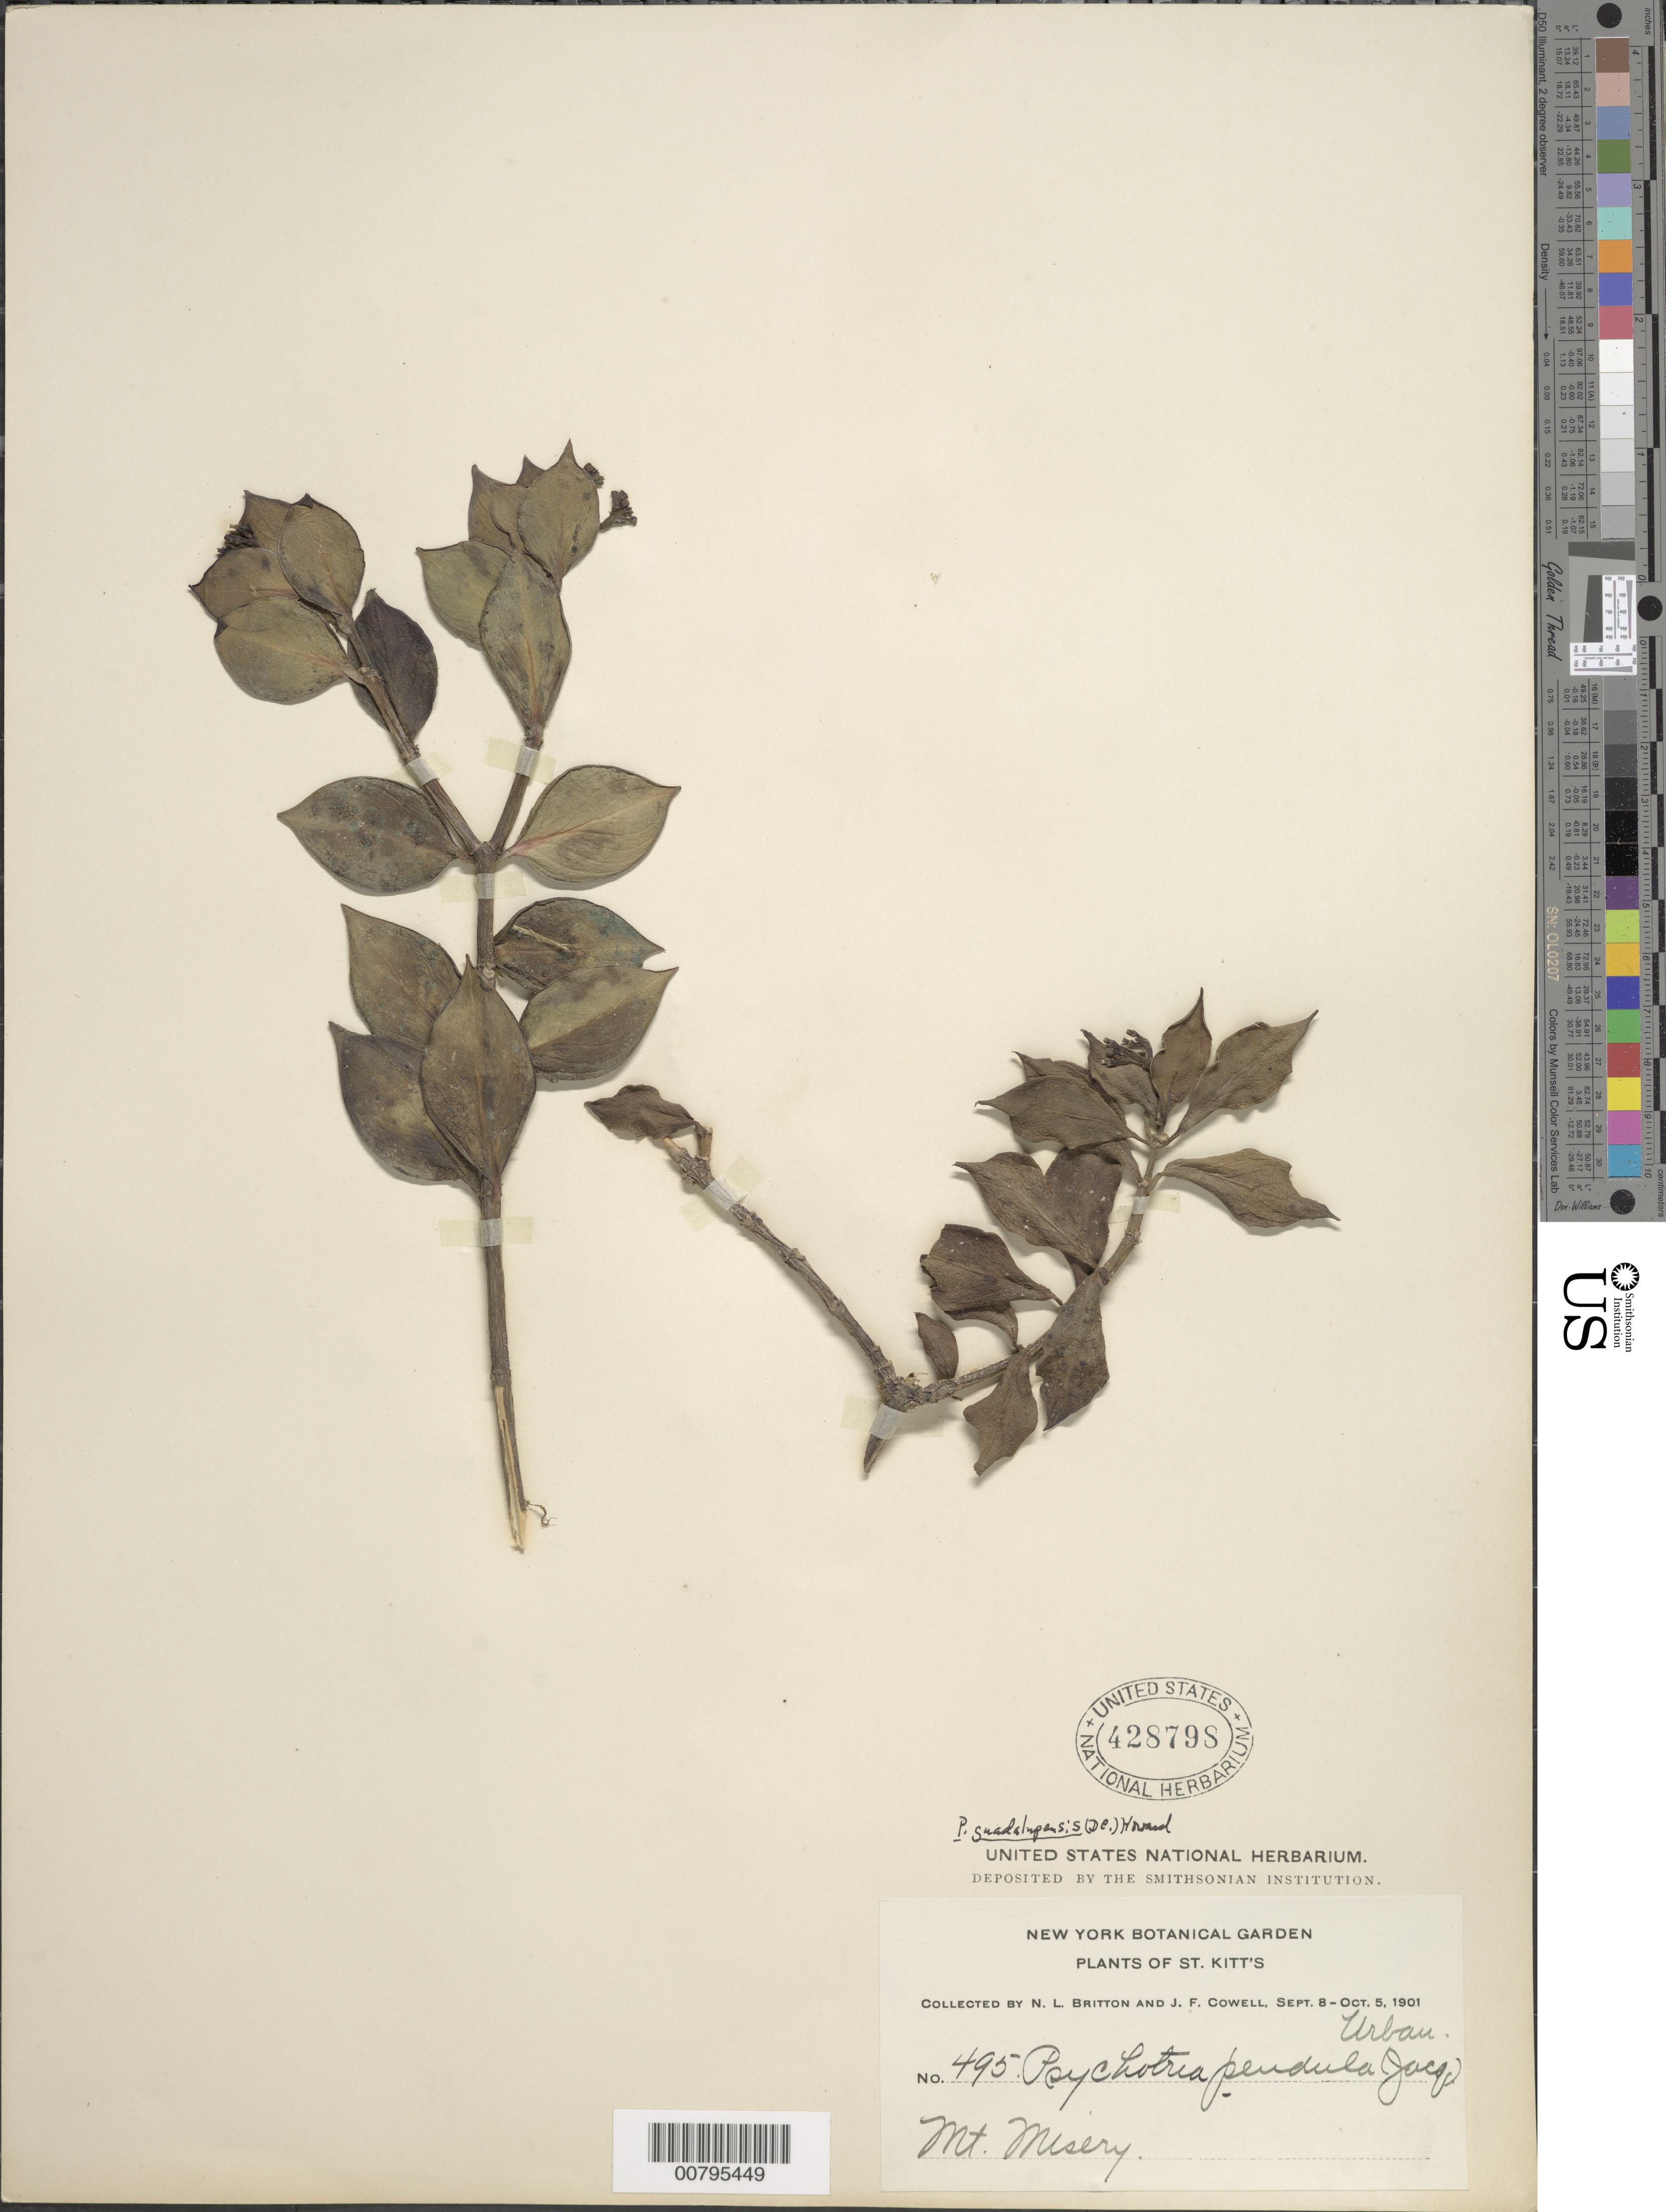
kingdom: Plantae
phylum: Tracheophyta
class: Magnoliopsida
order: Gentianales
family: Rubiaceae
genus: Notopleura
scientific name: Notopleura guadalupensis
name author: (DC.) C.M. Taylor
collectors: N. Britton & J. F. Cowell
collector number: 495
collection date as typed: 08 Sep 1901 to 05 Oct 1901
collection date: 1901-09-08/1901-10-05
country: St. Christopher-Nevis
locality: Mt. Misery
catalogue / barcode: US 428798